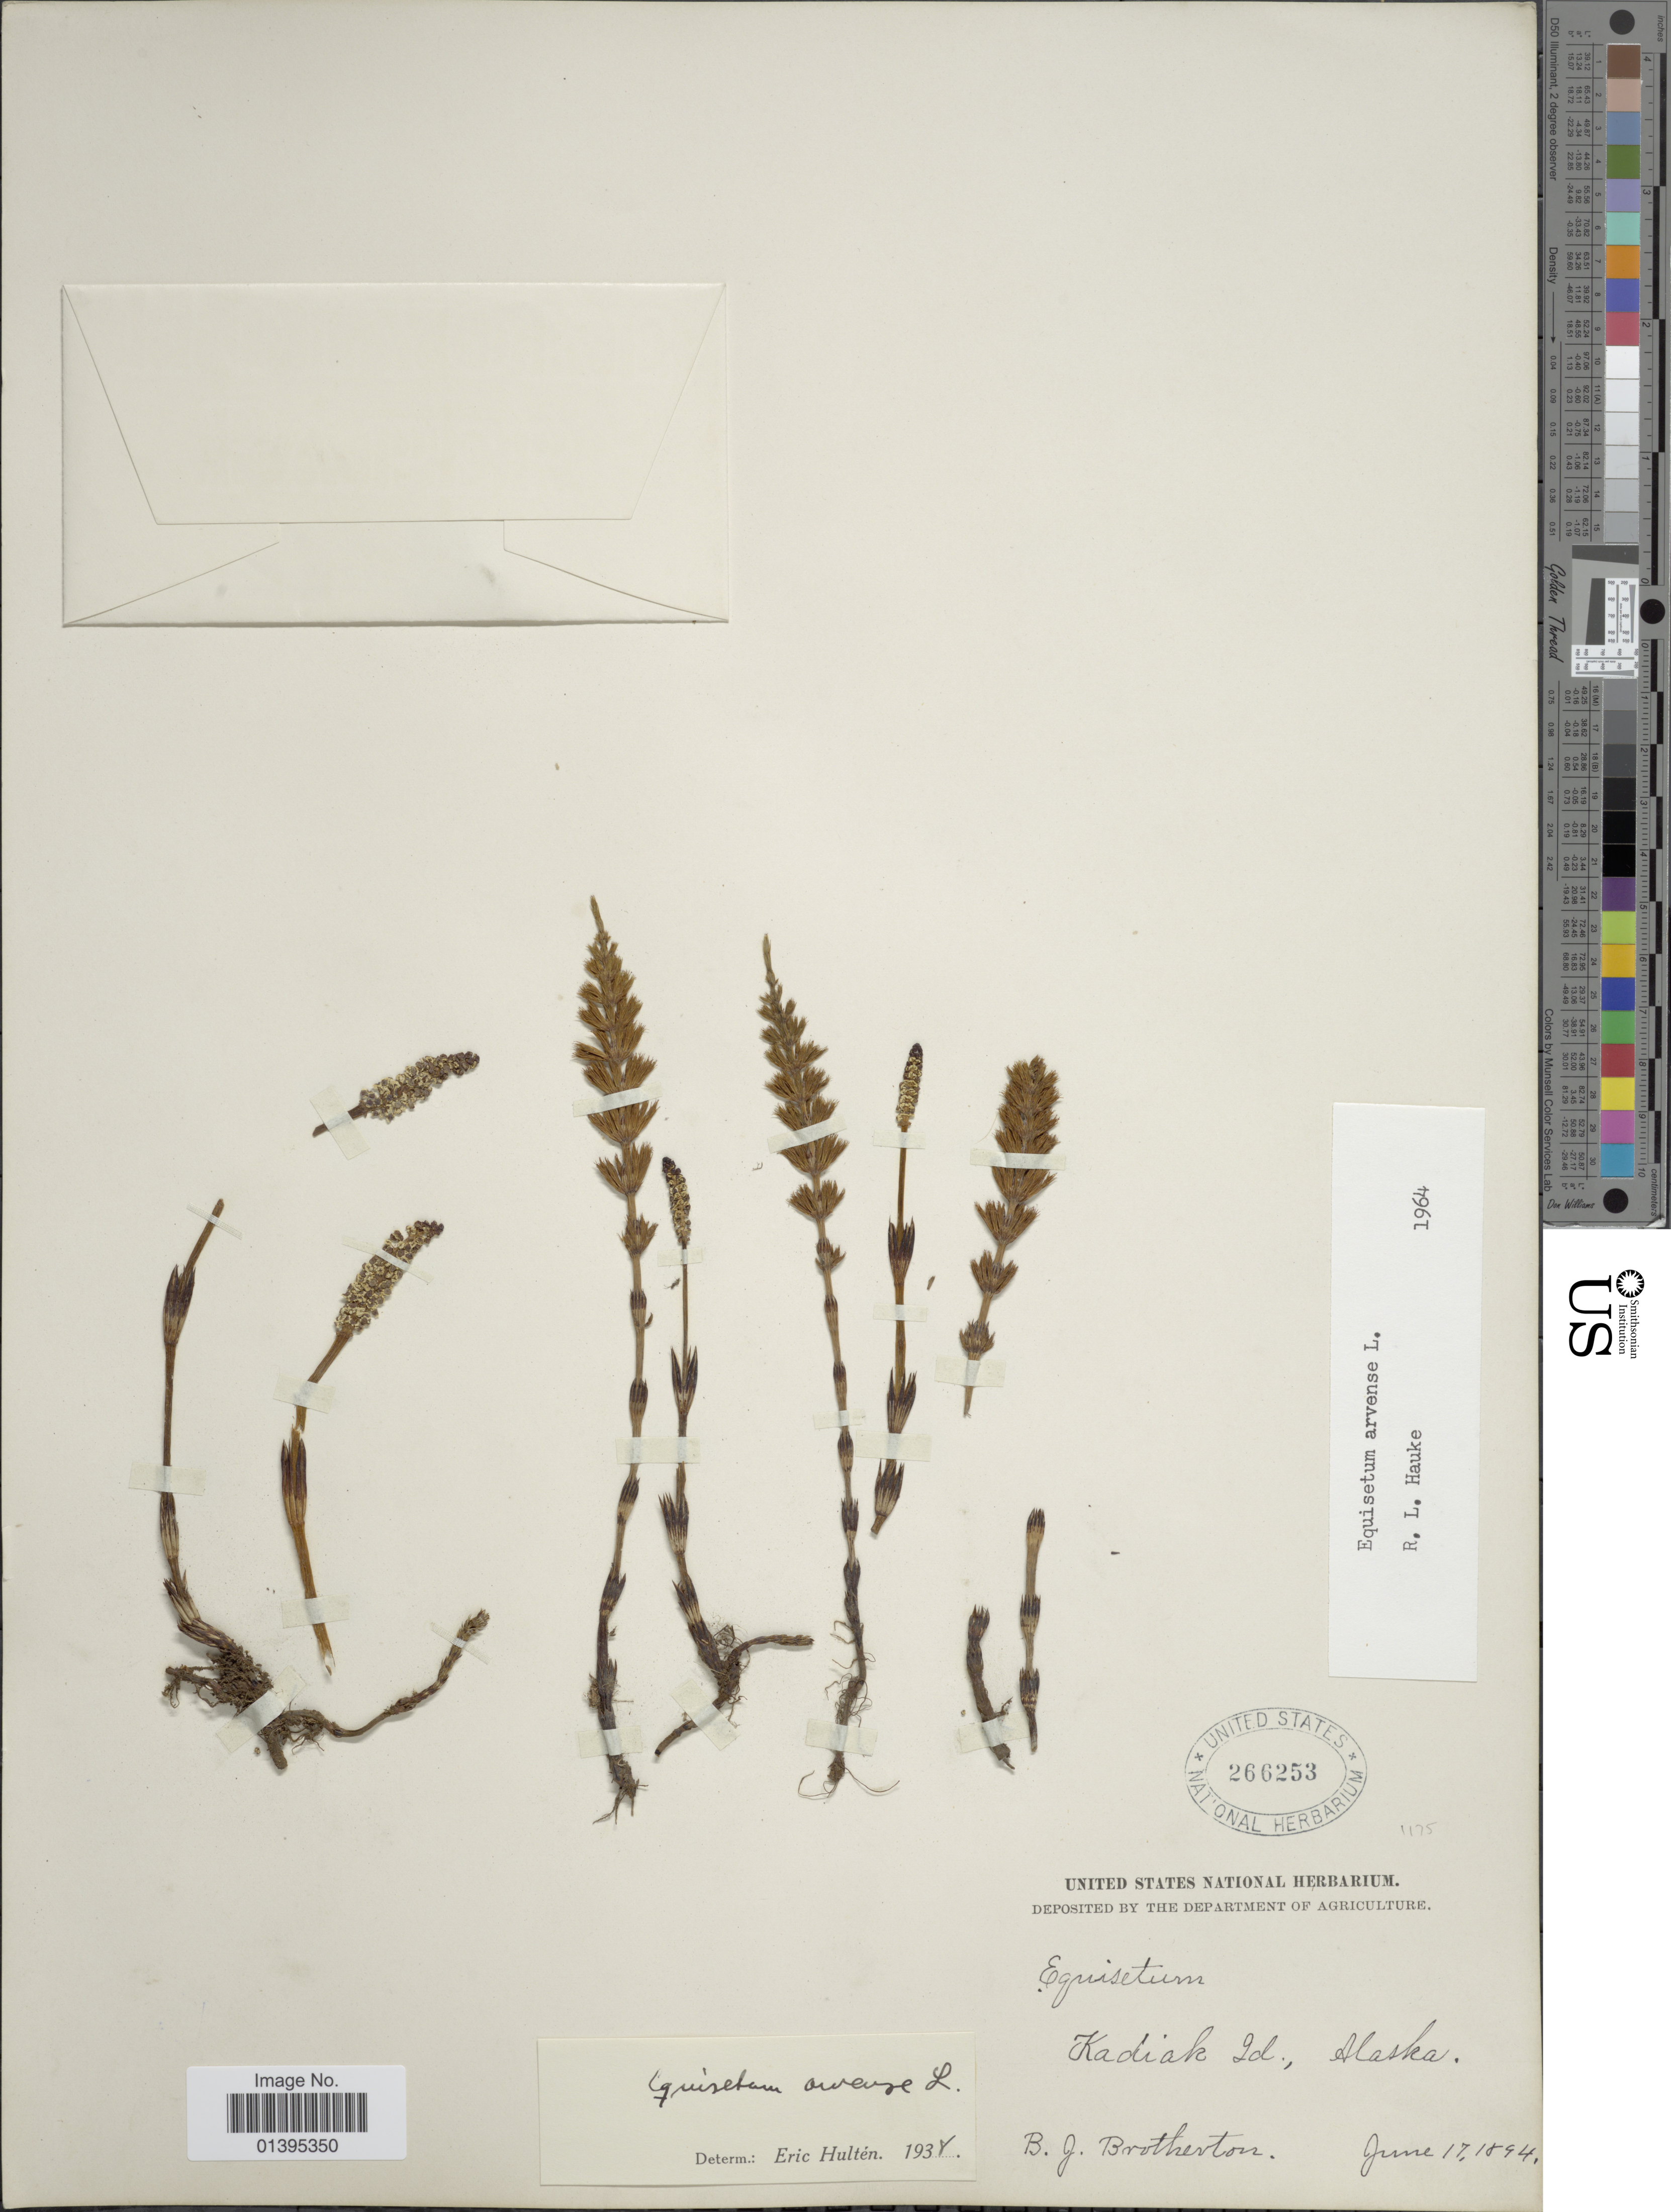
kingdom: Plantae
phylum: Tracheophyta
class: Polypodiopsida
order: Equisetales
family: Equisetaceae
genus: Equisetum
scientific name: Equisetum arvense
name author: L.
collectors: B. Brotherton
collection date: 1894-06-17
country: United States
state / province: Alaska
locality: Kadiak Id.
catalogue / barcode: US 266253